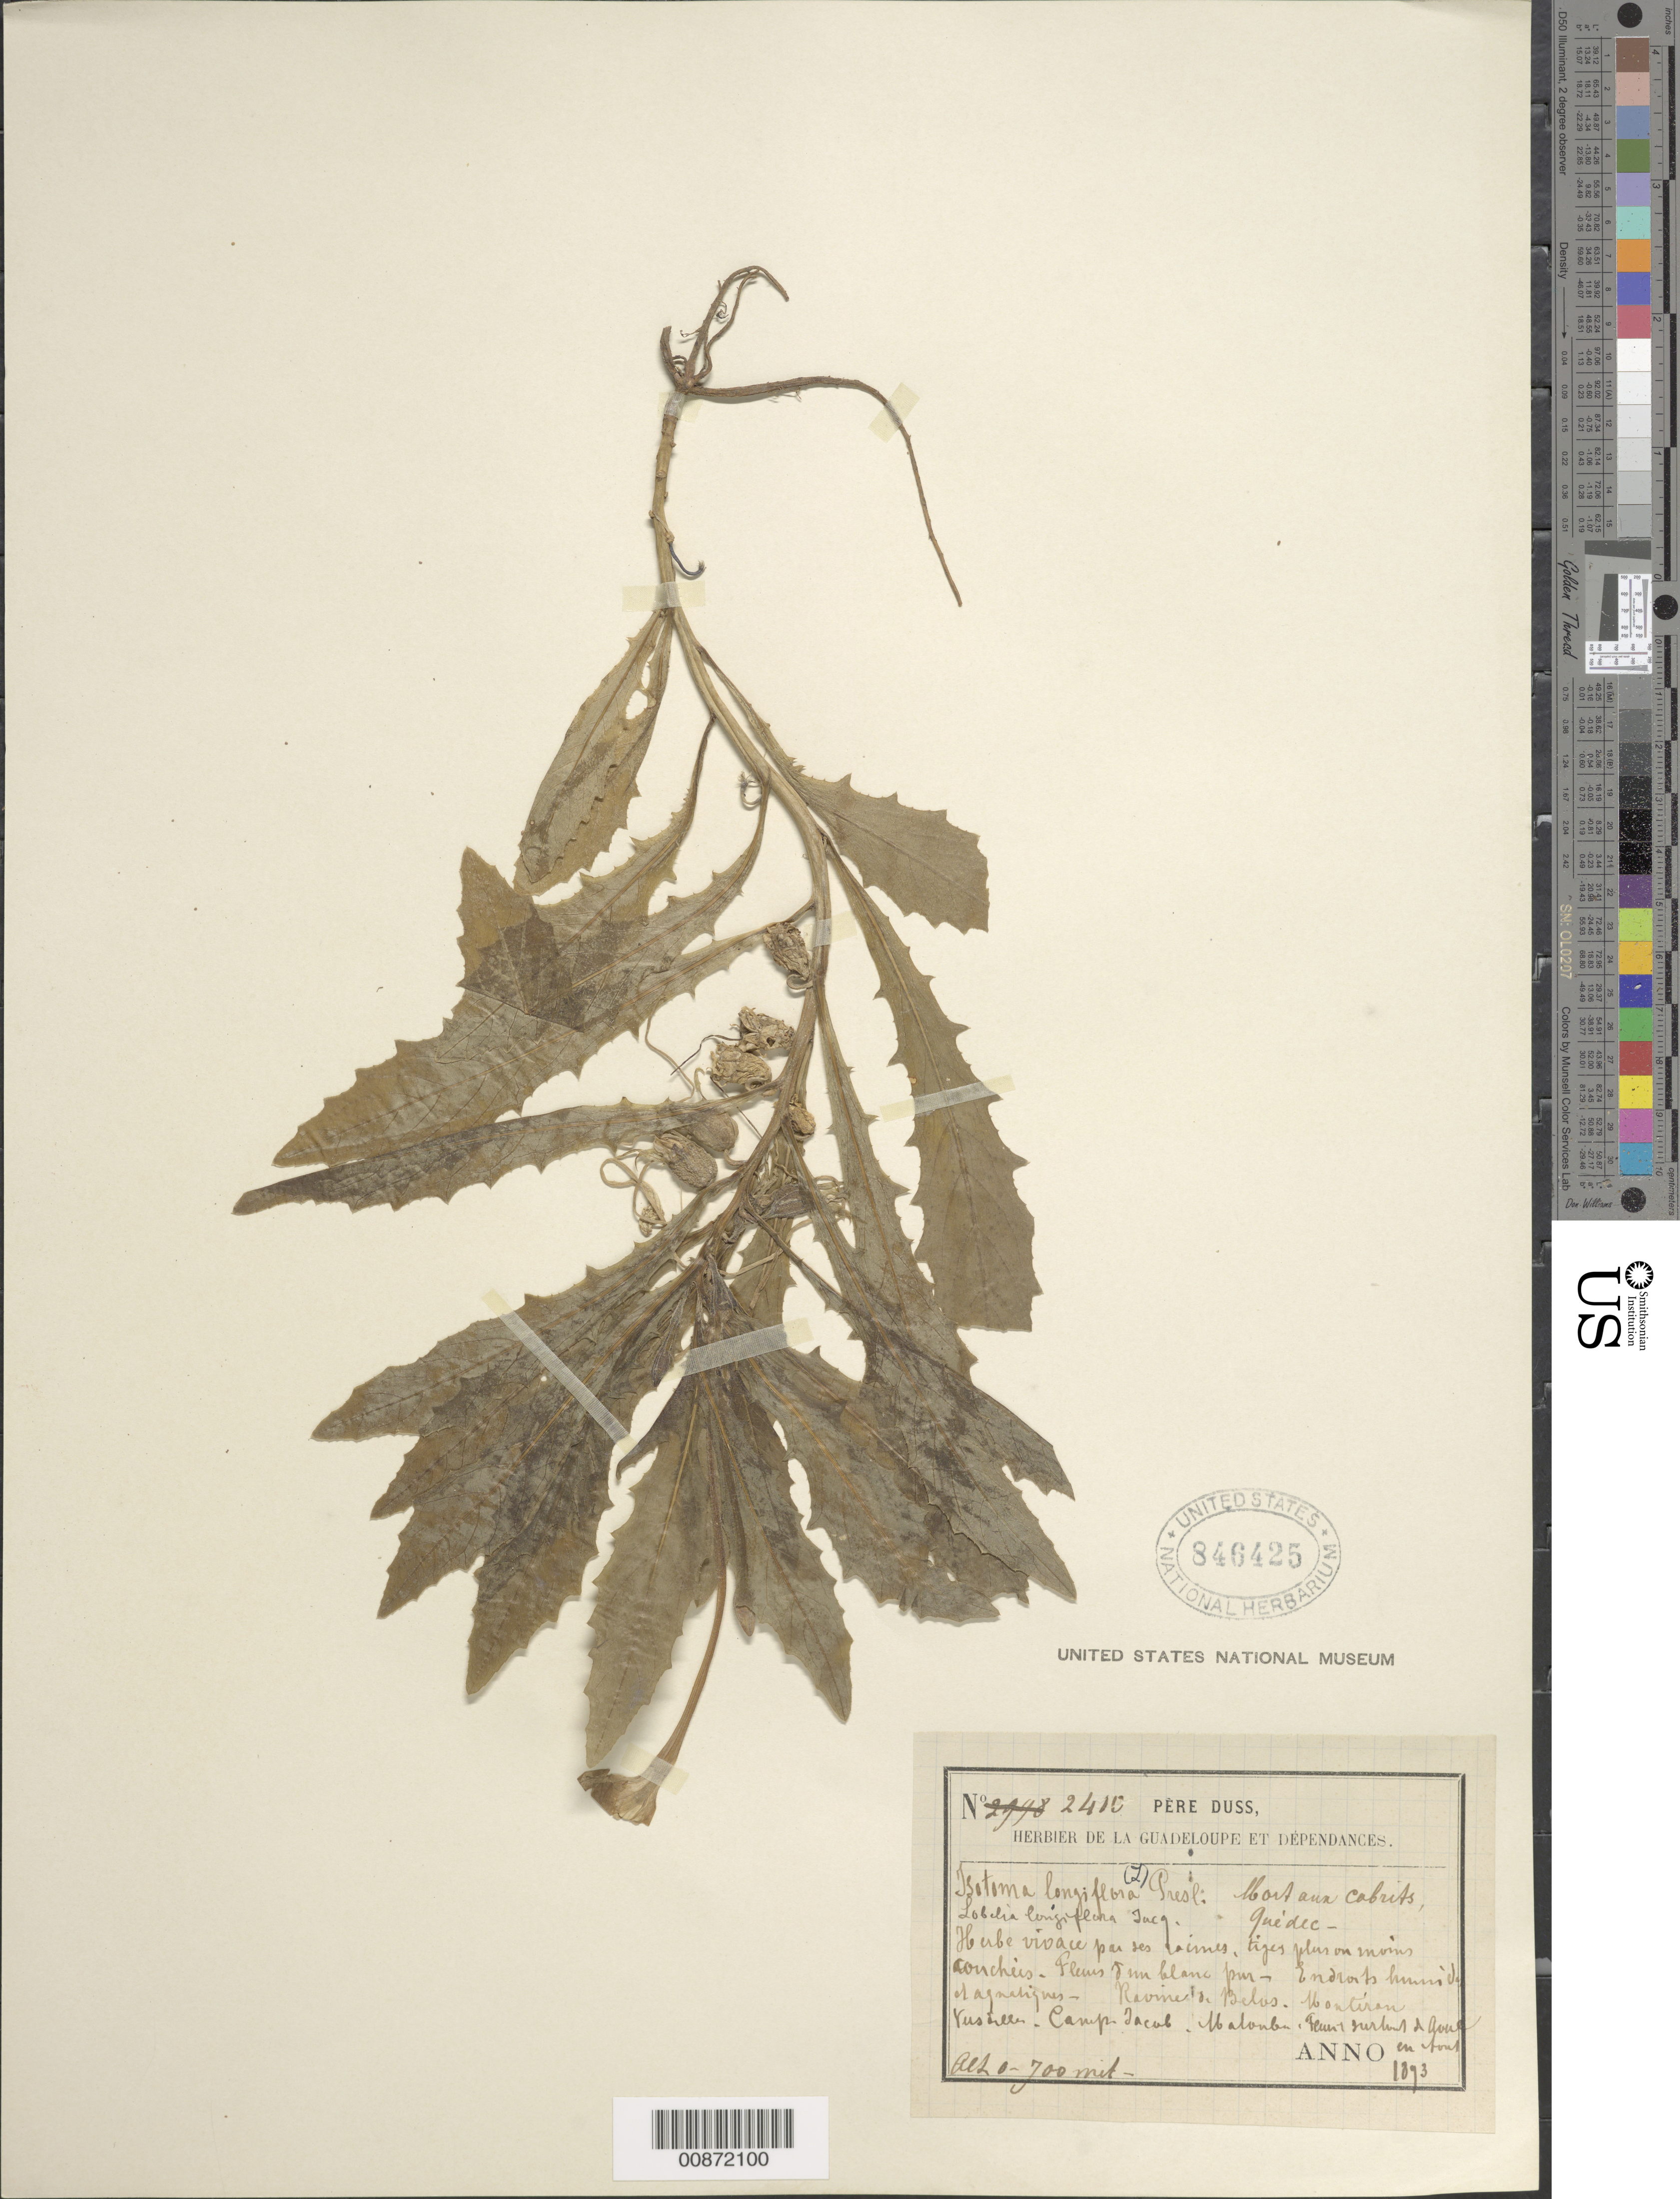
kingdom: Plantae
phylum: Tracheophyta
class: Magnoliopsida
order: Asterales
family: Campanulaceae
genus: Hippobroma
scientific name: Hippobroma longiflora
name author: (L.) G. Don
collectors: Père Duss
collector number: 2410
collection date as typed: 1893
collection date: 1893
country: Guadeloupe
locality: Ravine Bel-s (illeg. ?). Montéran. Vus--lles (sp?) - CampJacob - Malonba.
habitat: Endroits humide et agnatiques (sp?)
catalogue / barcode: US 846425